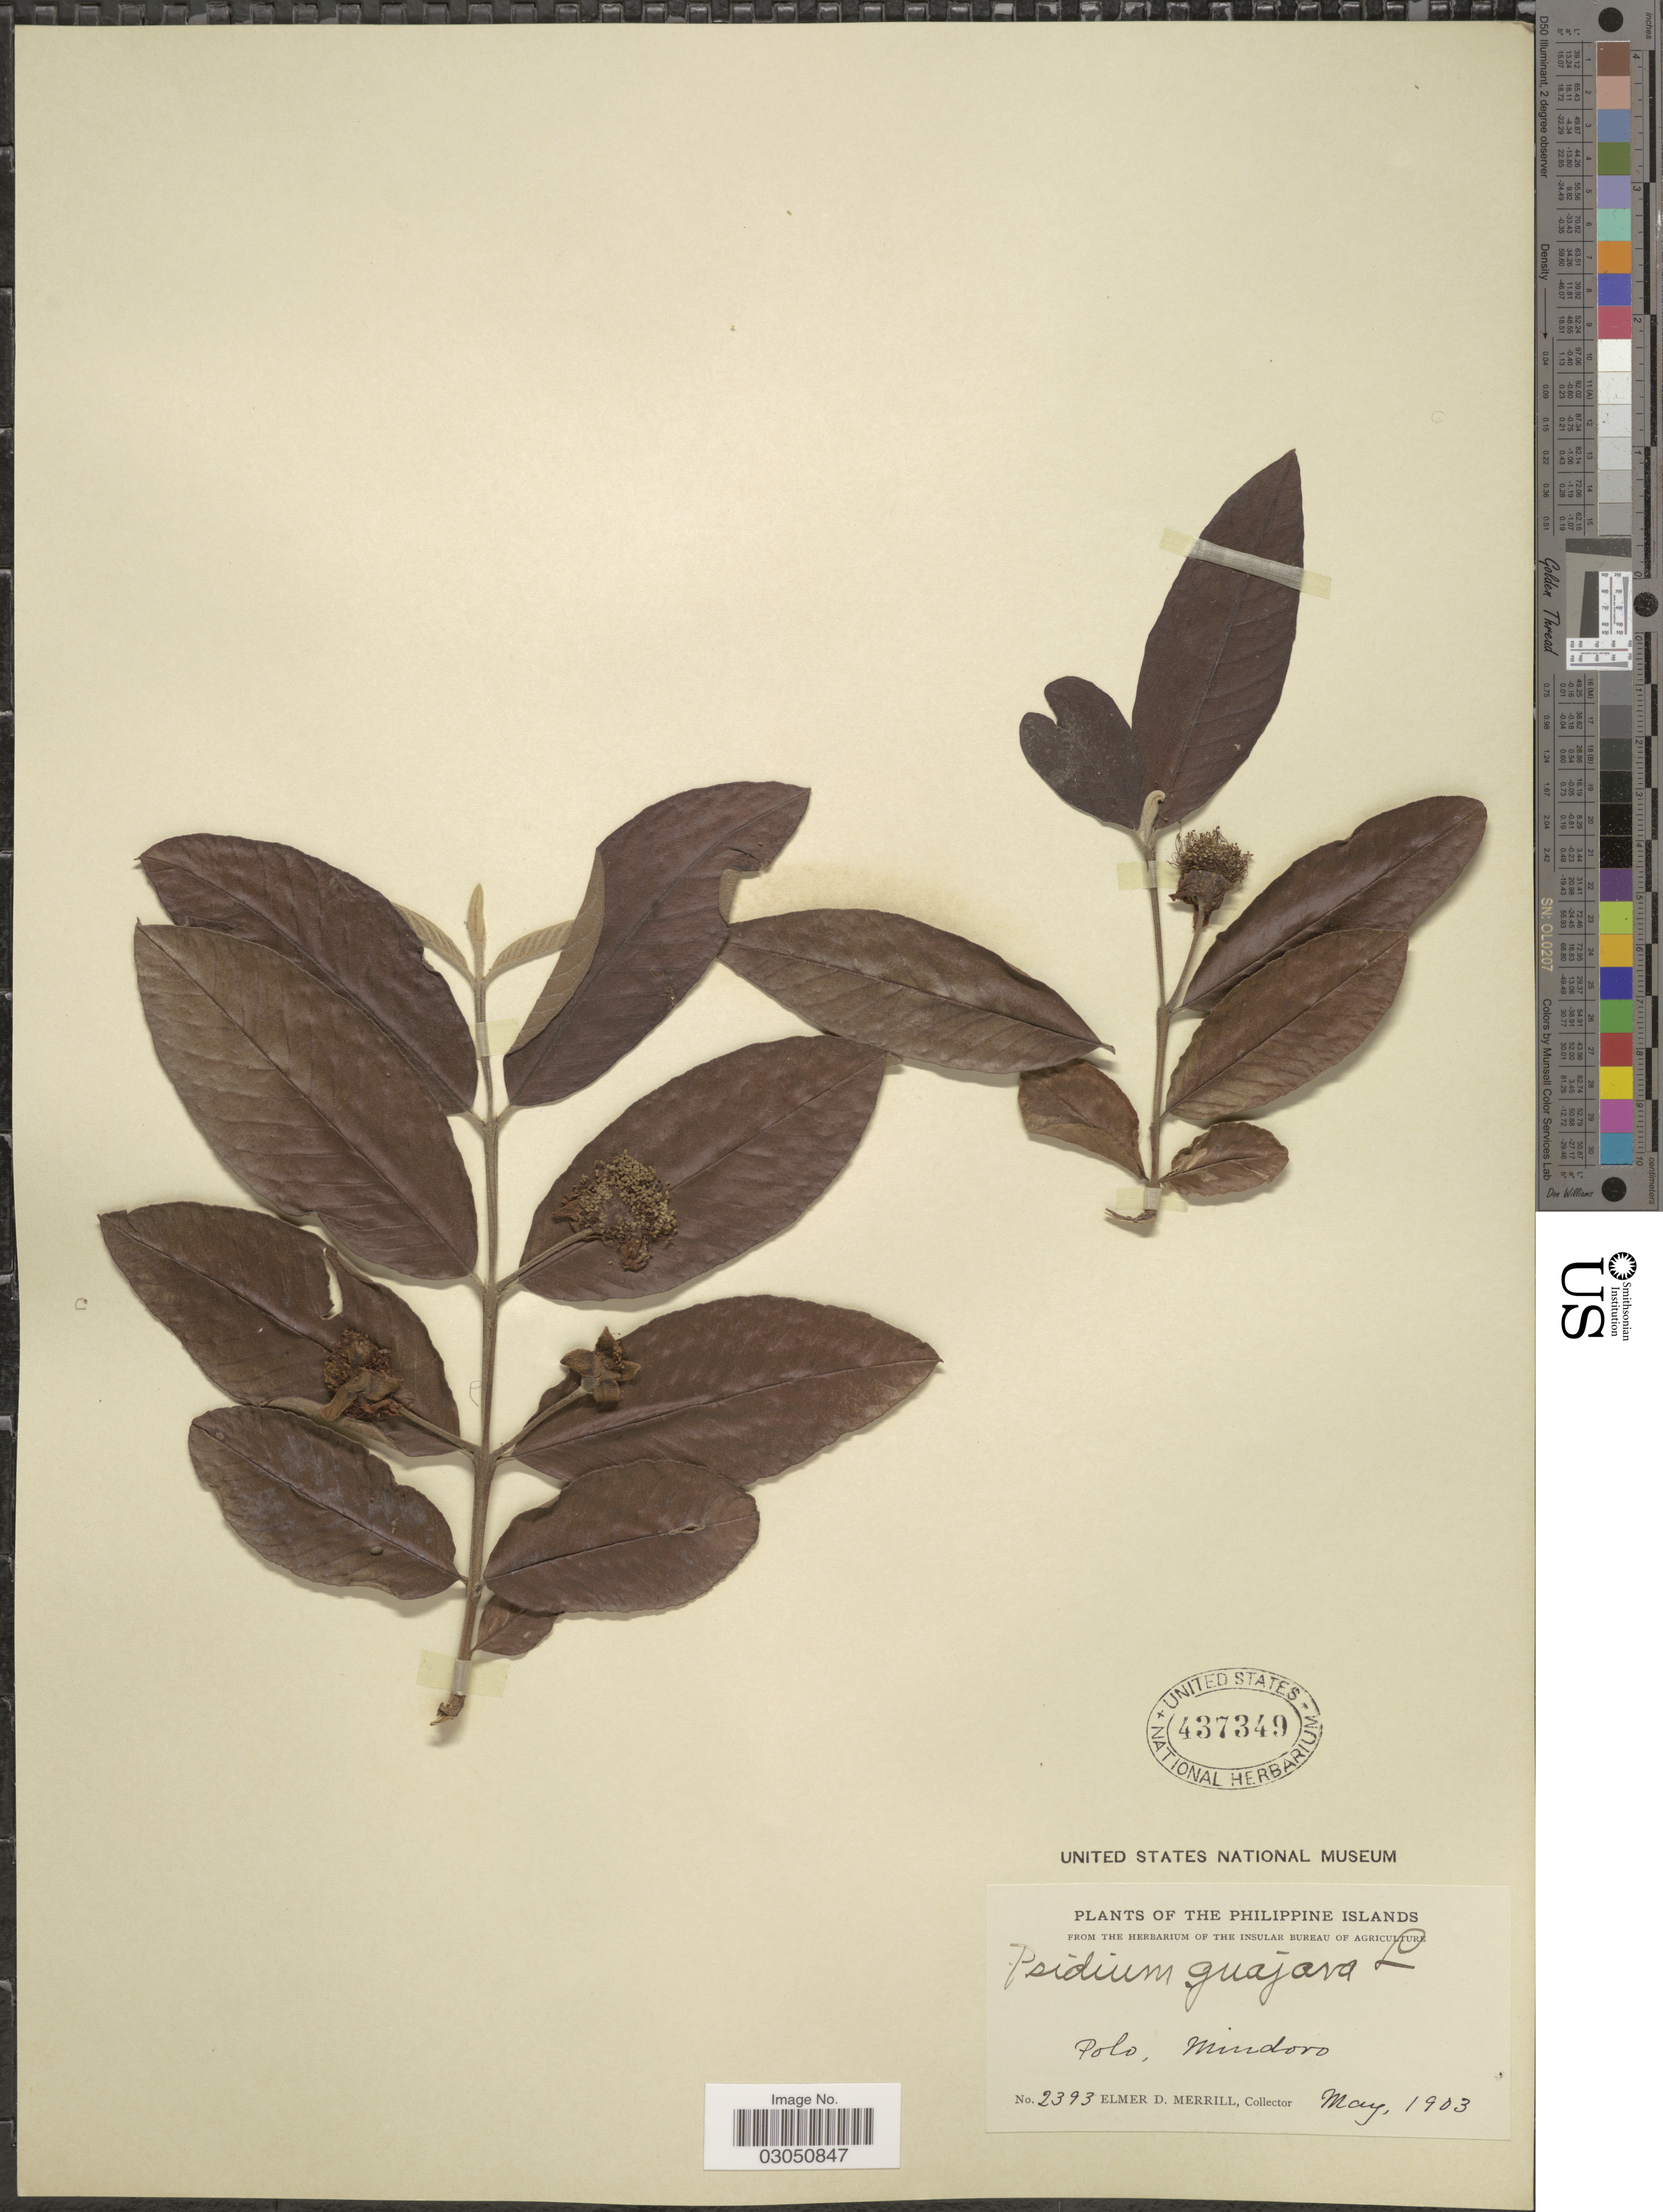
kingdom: Plantae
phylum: Tracheophyta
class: Magnoliopsida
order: Myrtales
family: Myrtaceae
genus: Psidium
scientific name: Psidium guajava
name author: L.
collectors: E. D. Merrill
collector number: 2393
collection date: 1903-05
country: Philippines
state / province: Mimaropa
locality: Philippine Islands. Polo, Mindoro.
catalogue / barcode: US 437349